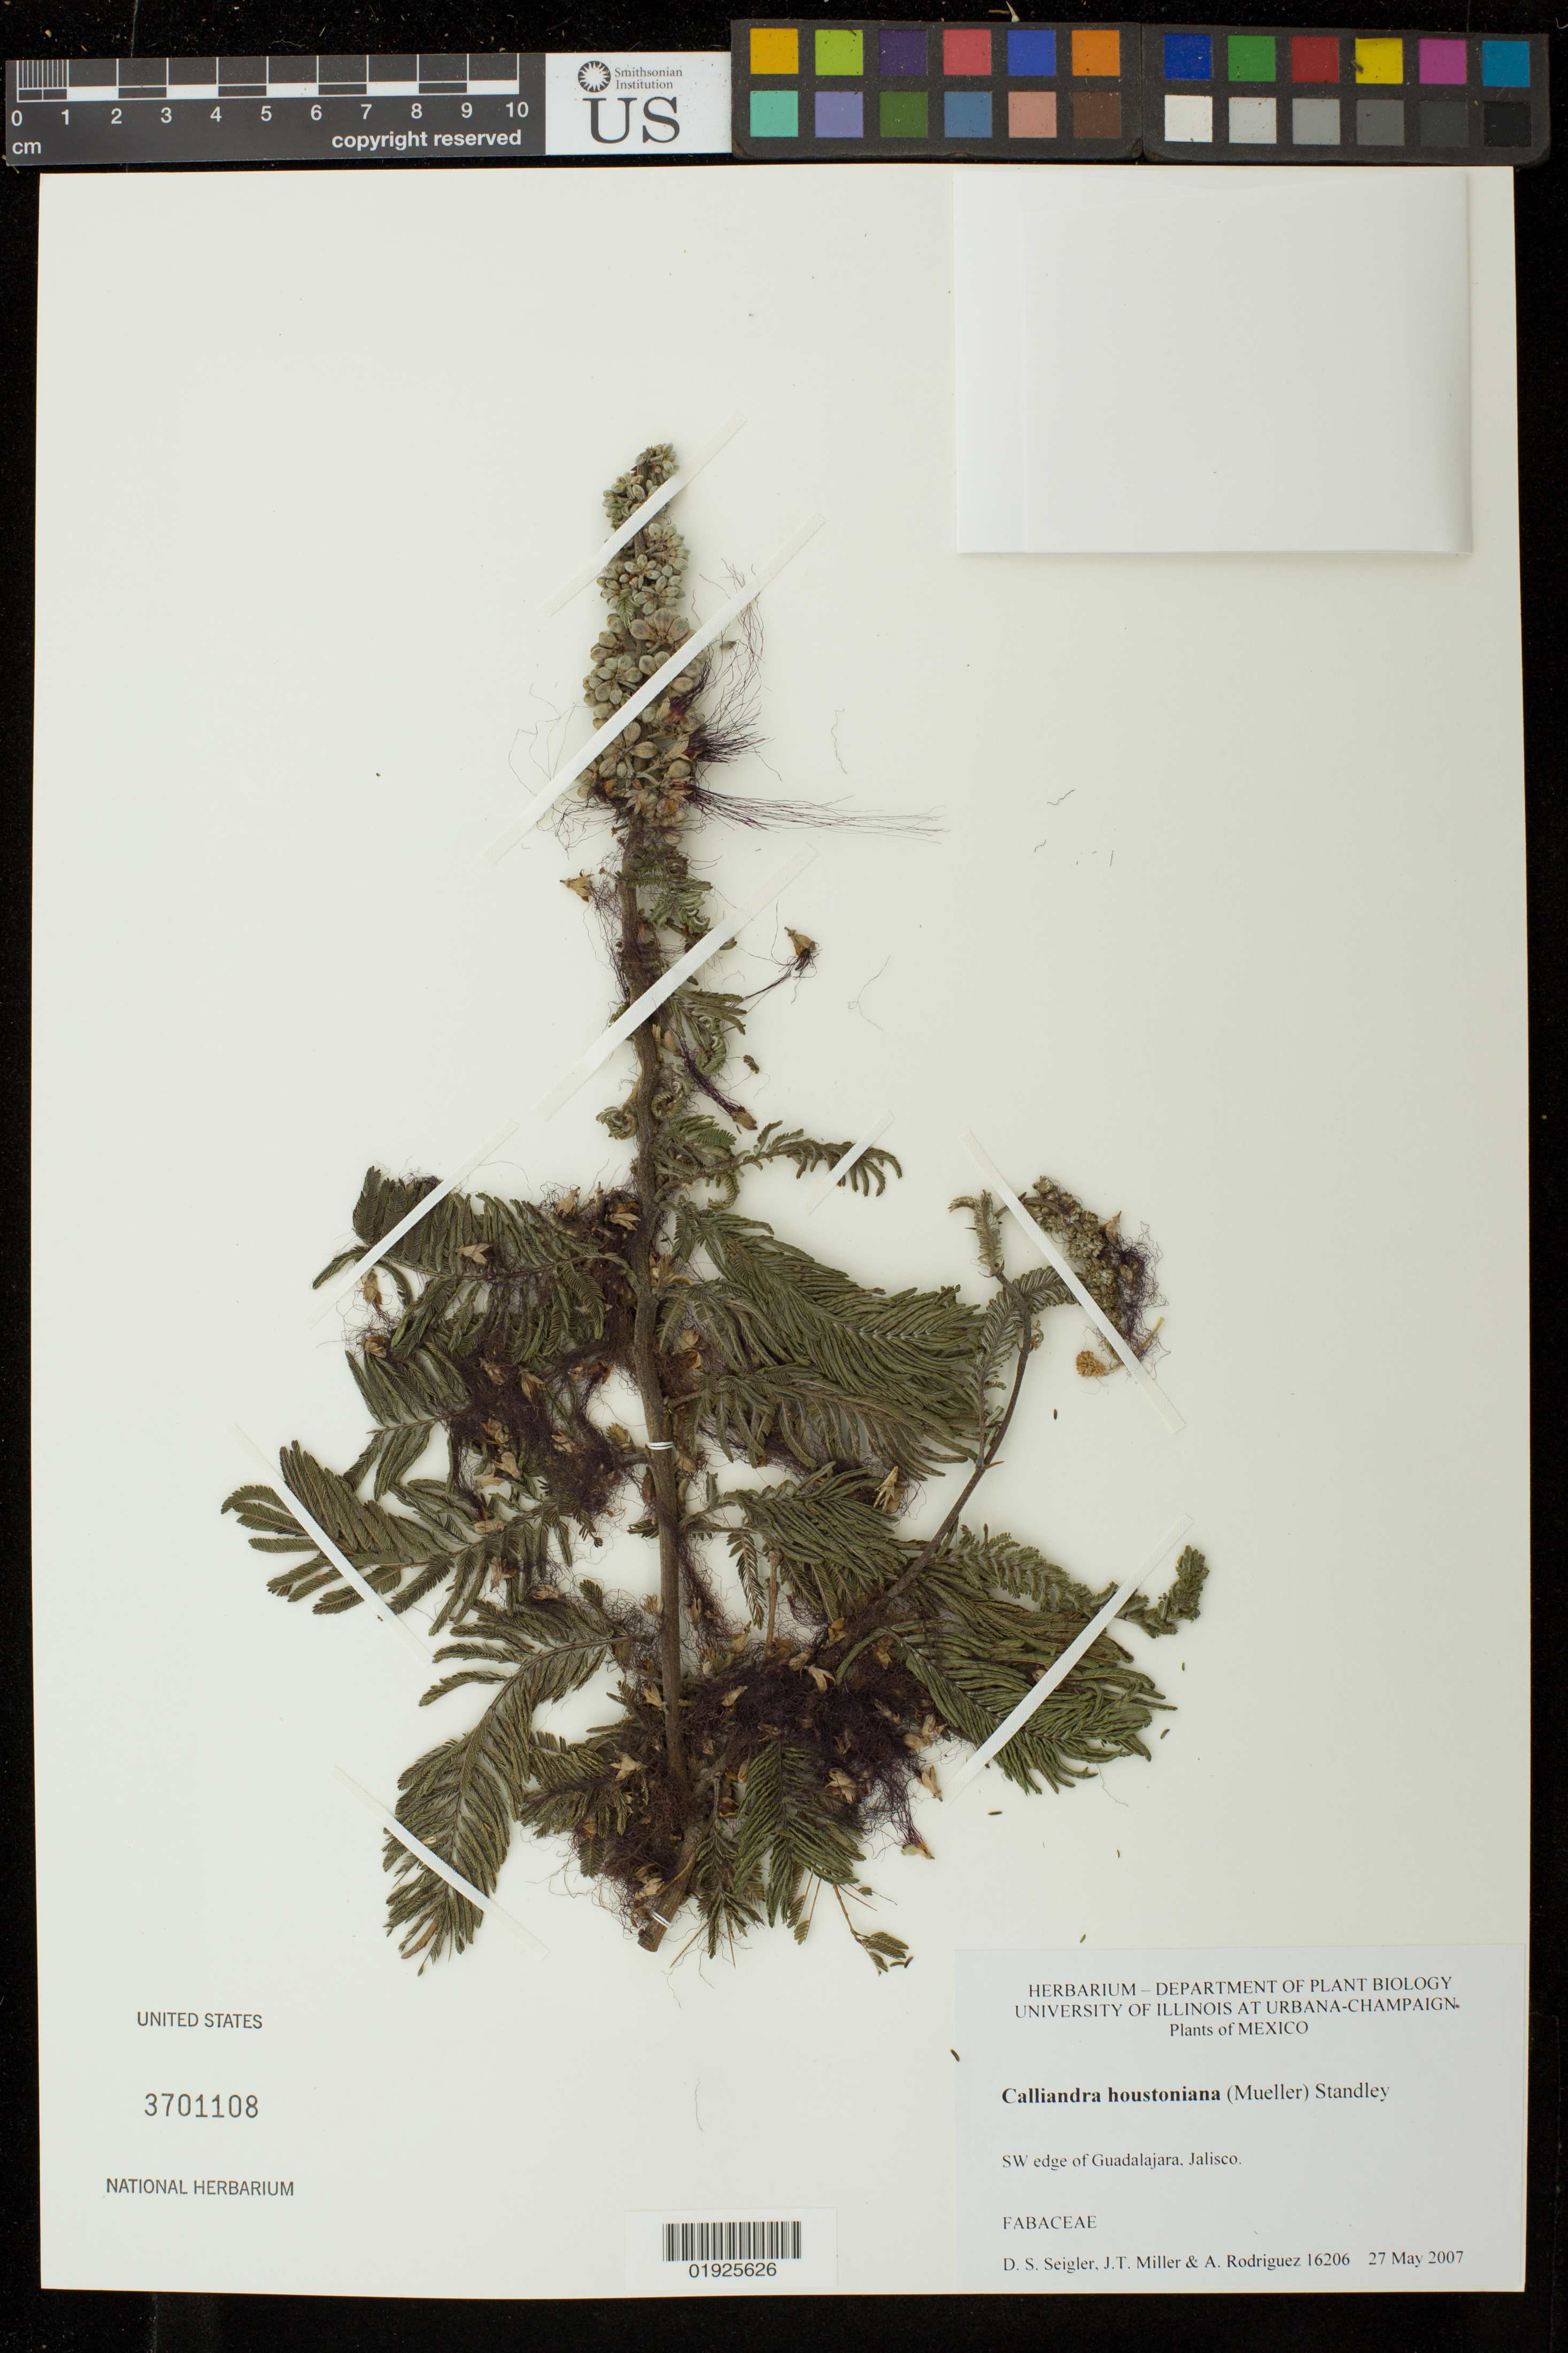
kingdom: Plantae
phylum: Tracheophyta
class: Magnoliopsida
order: Fabales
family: Fabaceae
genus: Calliandra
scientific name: Calliandra houstoniana var. anomala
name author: (Kunth) Barneby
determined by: Strong, Mark T., (BOT), Smithsonian Institution - National Museum of Natural History (UNITED STATES)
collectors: D. S. Seigler, J. T. Miller & A. Rodríguez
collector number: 16206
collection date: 2007-05-27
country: Mexico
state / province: Jalisco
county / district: Guadalajara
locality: Sw edge of Guadalajara.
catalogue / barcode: US 3701108